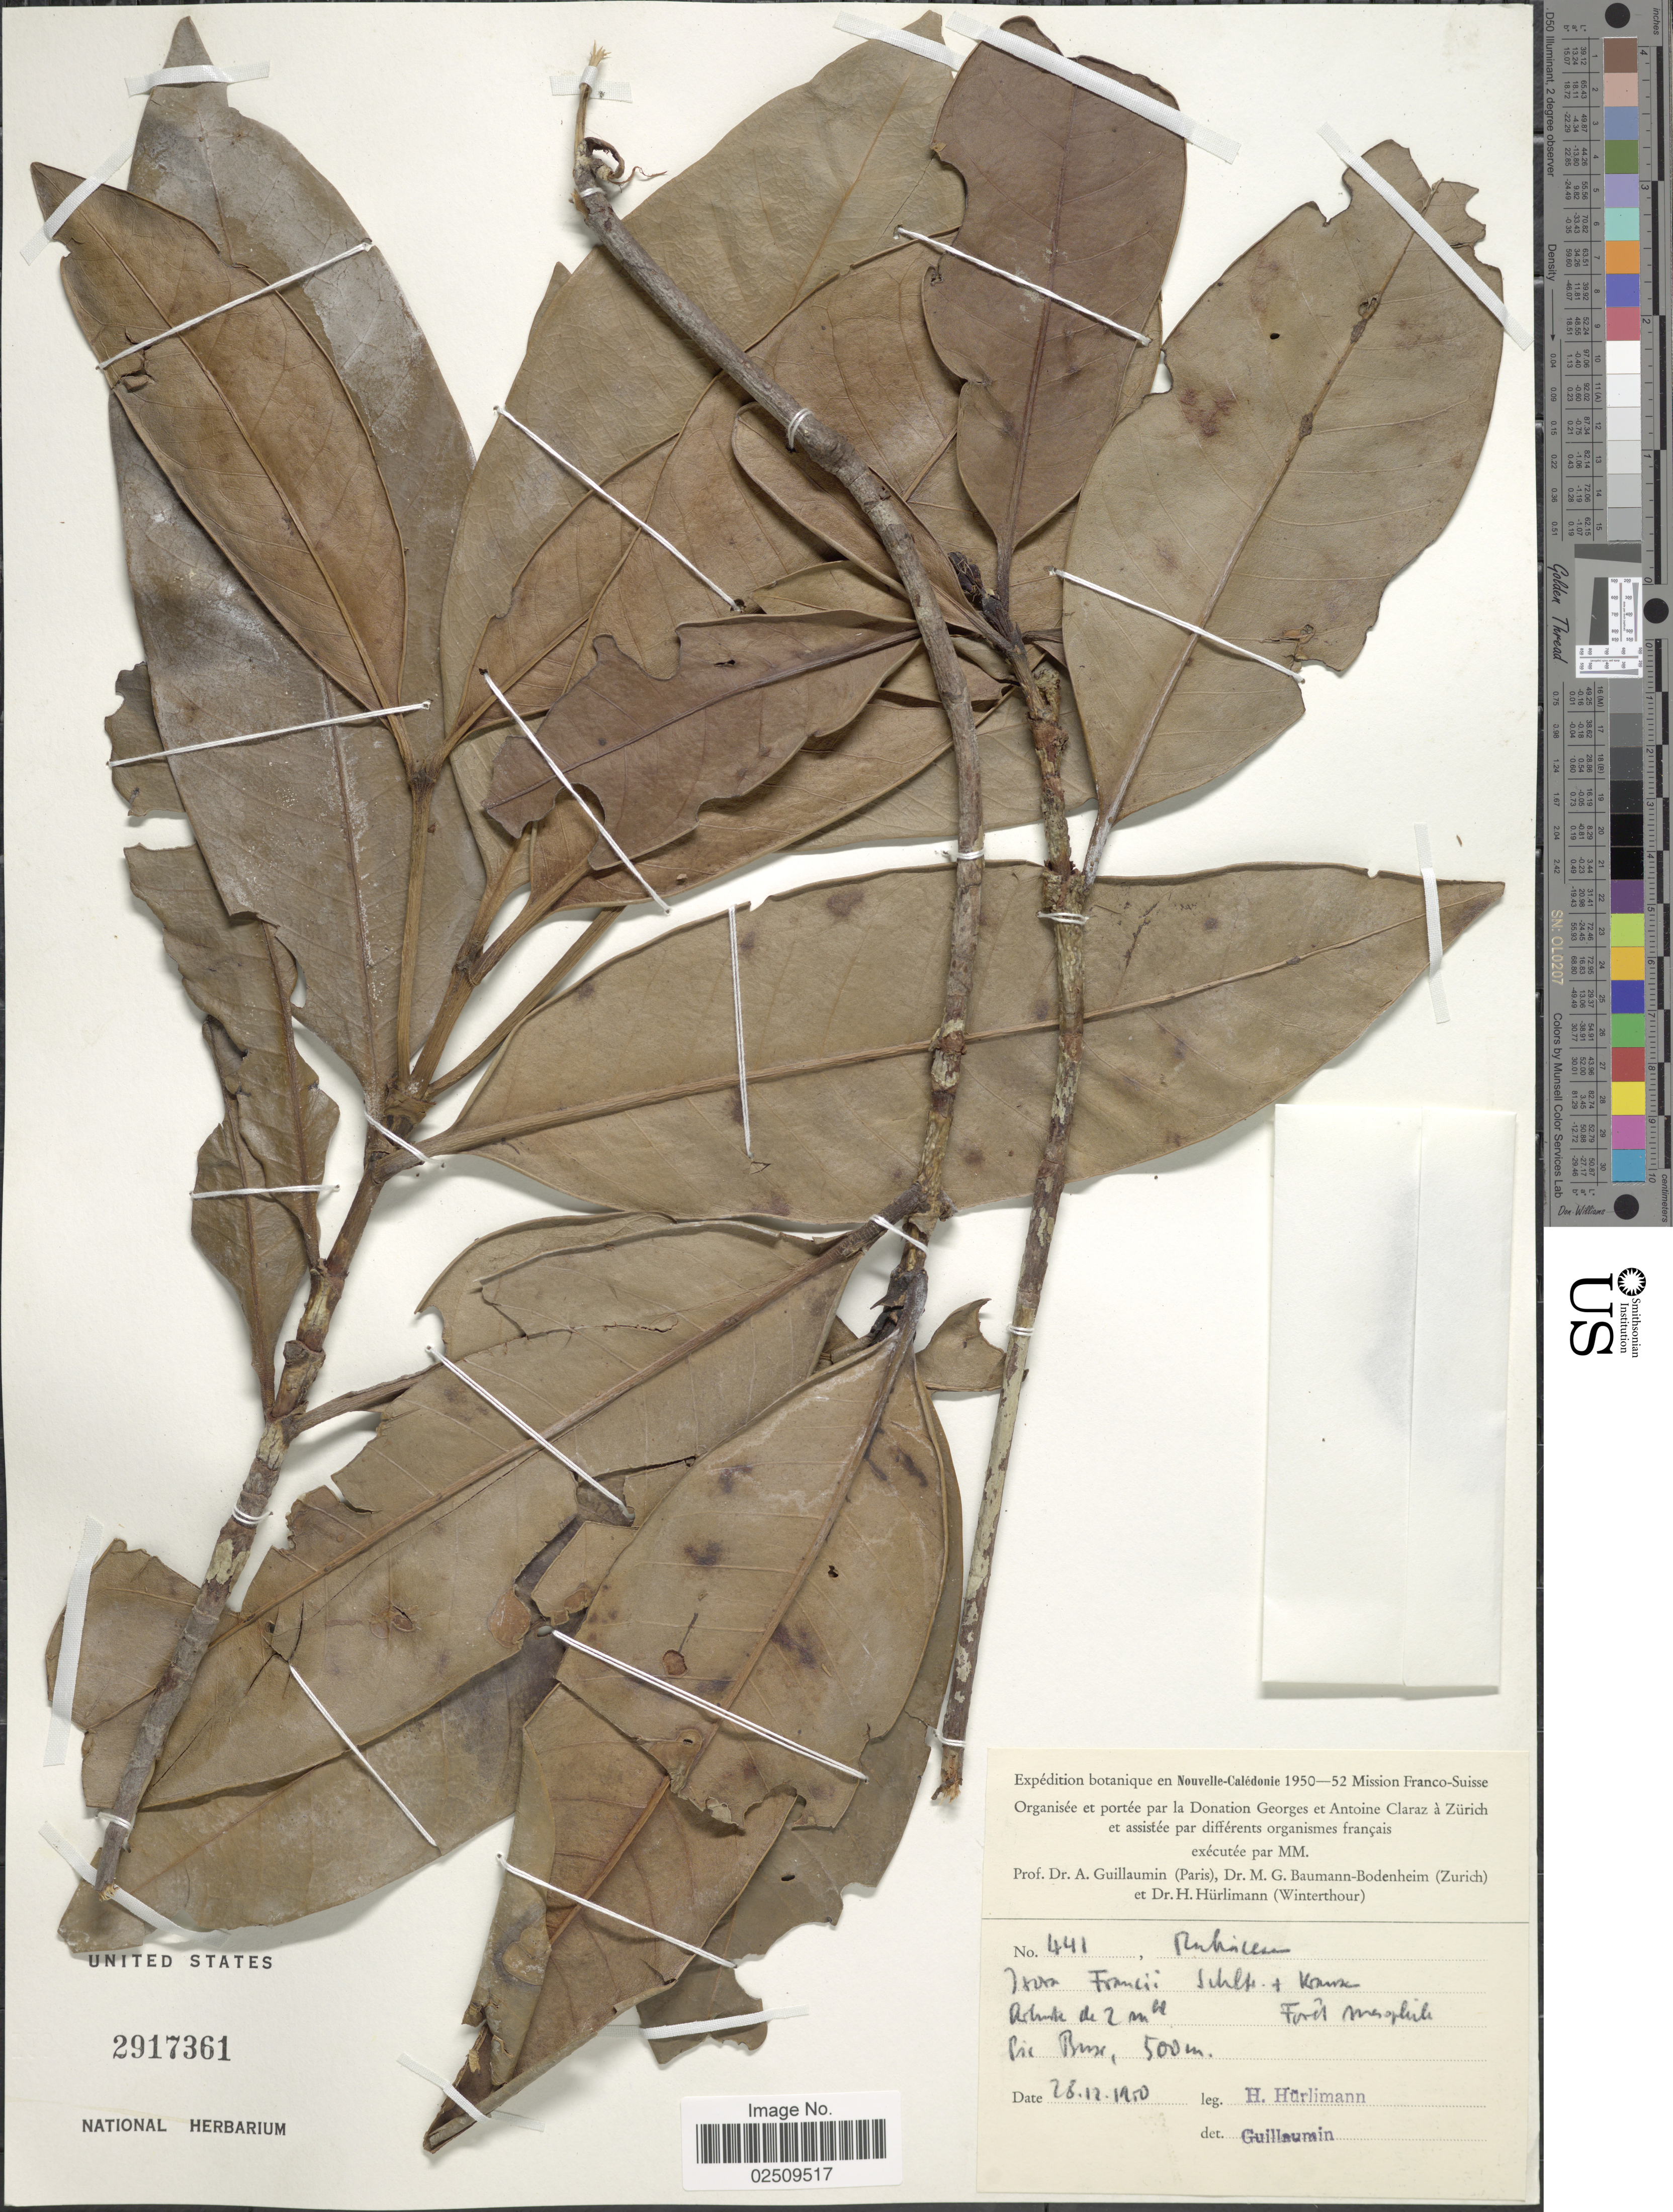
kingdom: Plantae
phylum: Tracheophyta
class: Magnoliopsida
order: Gentianales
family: Rubiaceae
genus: Ixora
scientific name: Ixora francii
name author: Schltr. & K. Krause in Schltr.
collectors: H. Hurlimann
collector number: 441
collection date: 1950-12-28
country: New Caledonia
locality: Pic Buse, Forêt mesophile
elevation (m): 500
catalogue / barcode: US 2917361